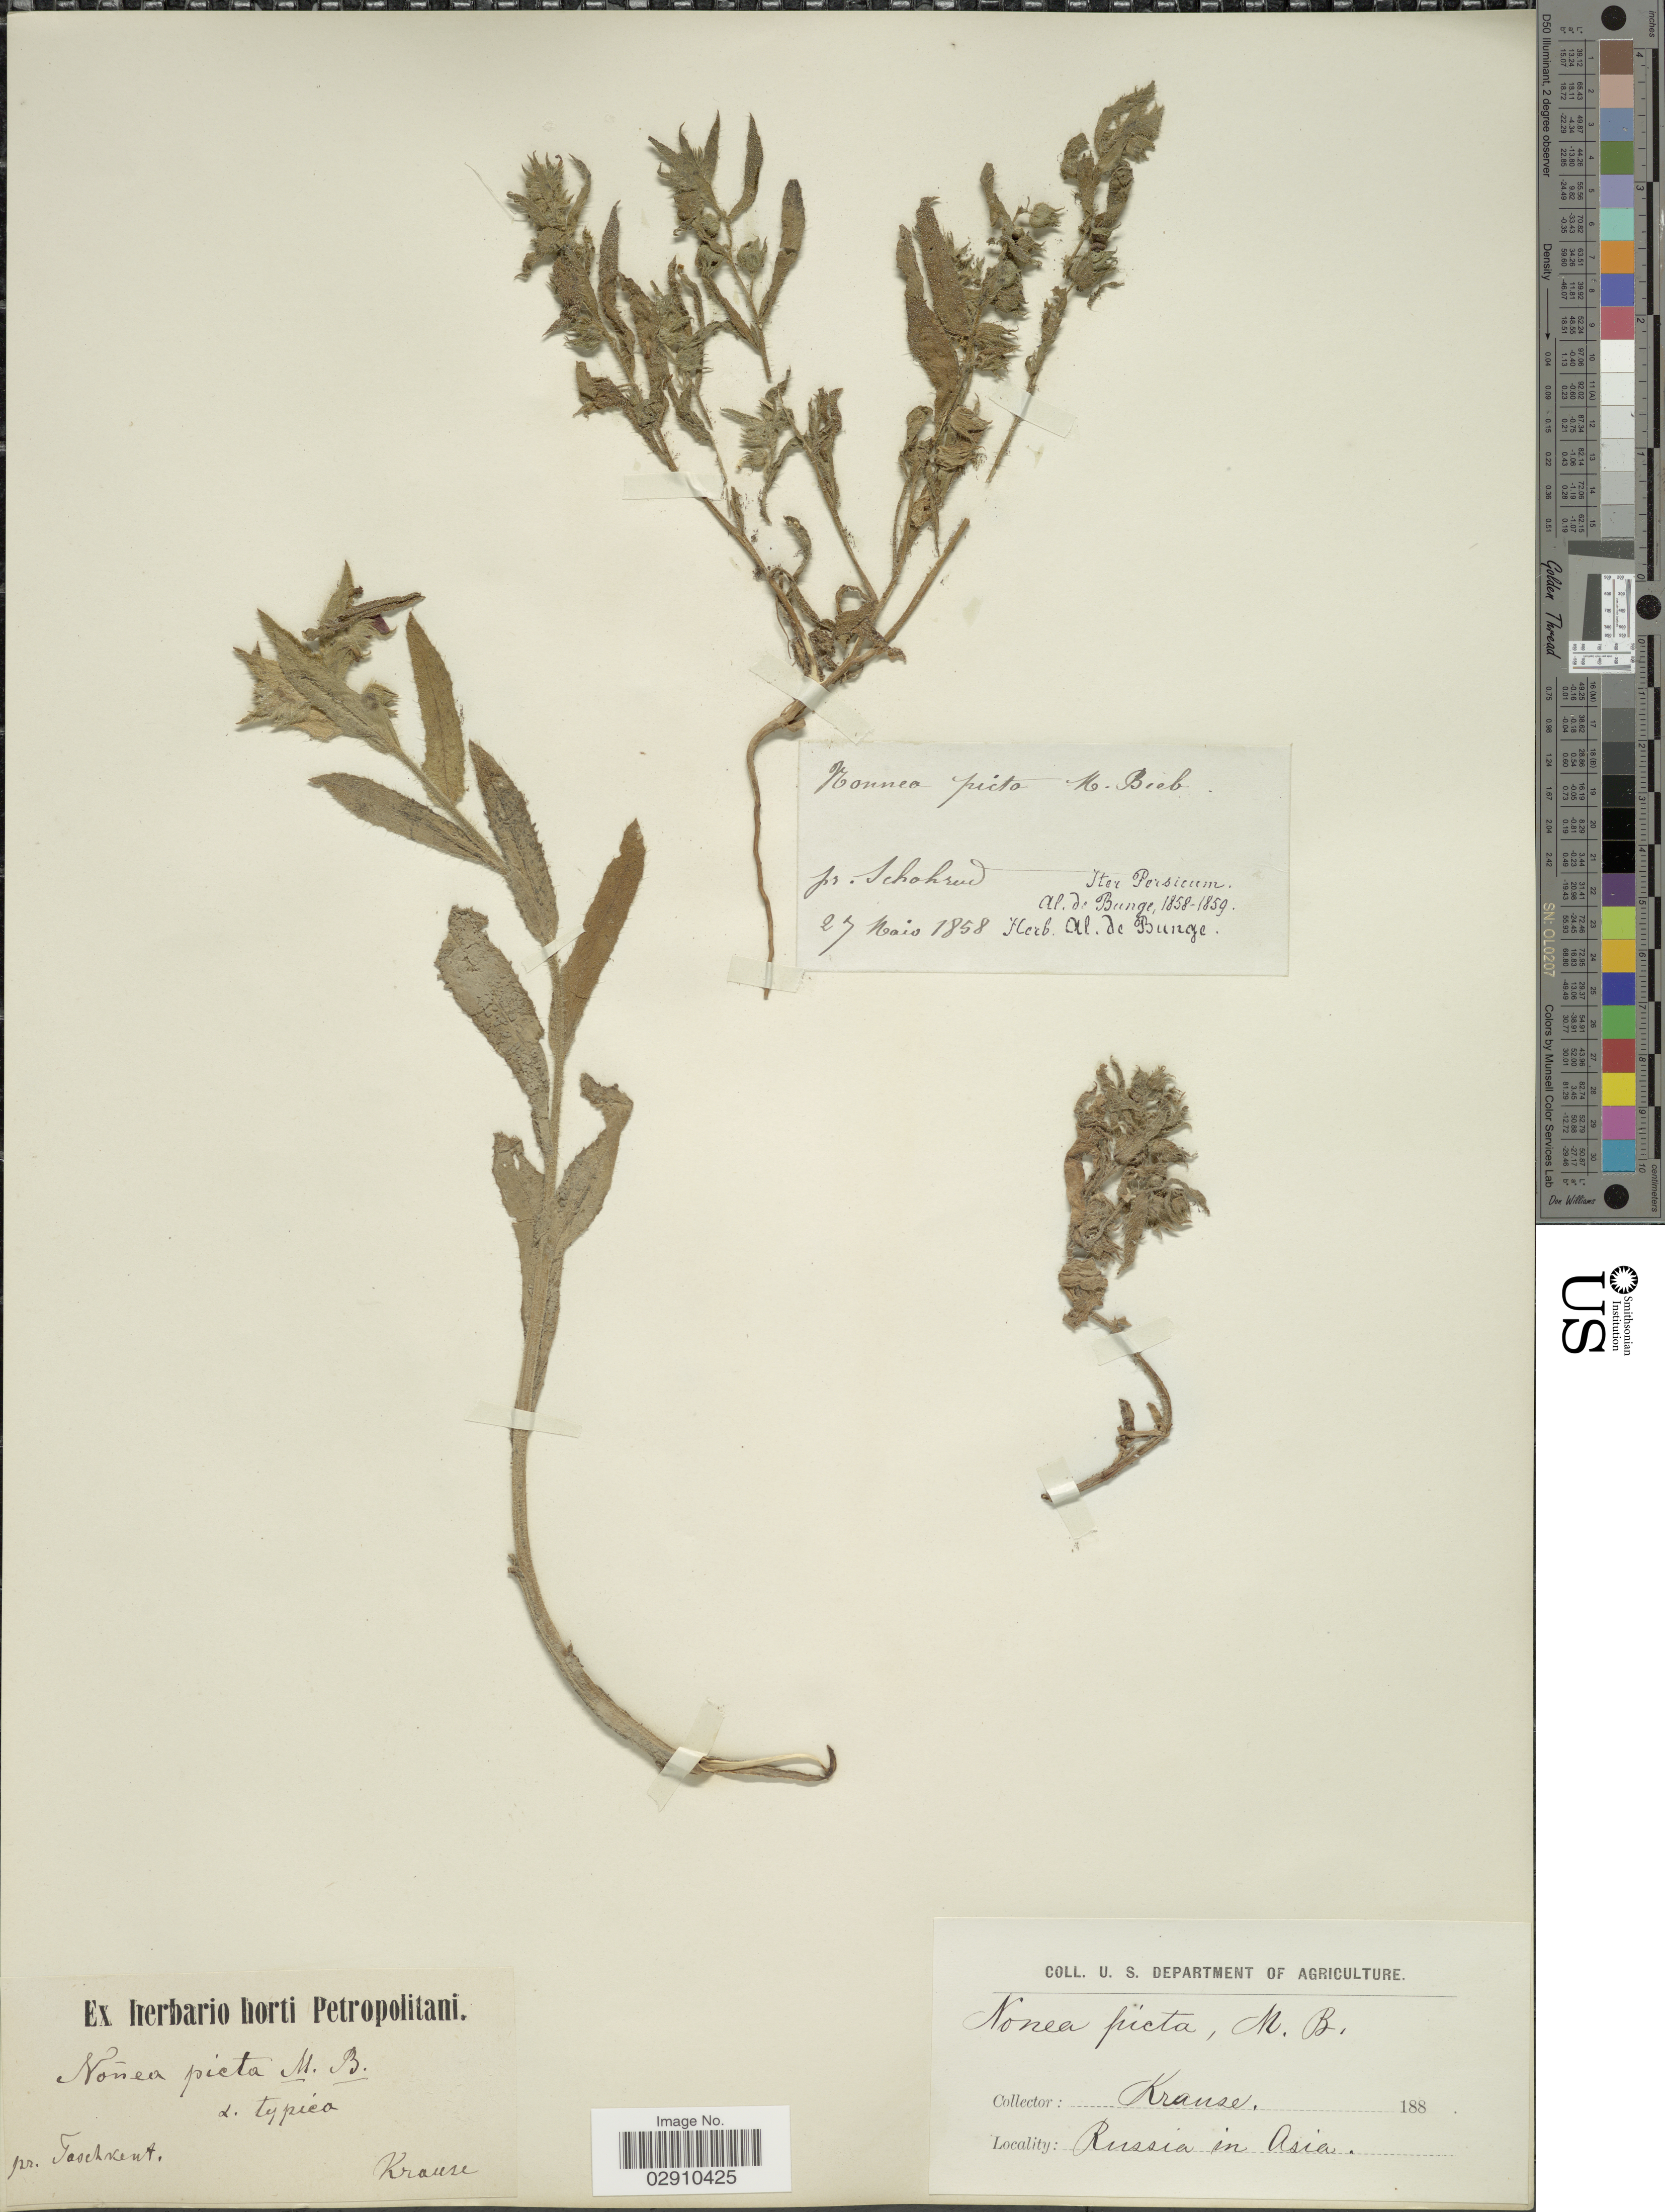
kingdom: Plantae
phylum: Tracheophyta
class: Magnoliopsida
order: Boraginales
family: Boraginaceae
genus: Nonea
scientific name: Nonea picta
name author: (Lehm.) Fisch. & C.A. Mey.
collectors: -- Krause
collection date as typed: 188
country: Uzbekistan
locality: Pr. Taschkent. Russia in Asia.